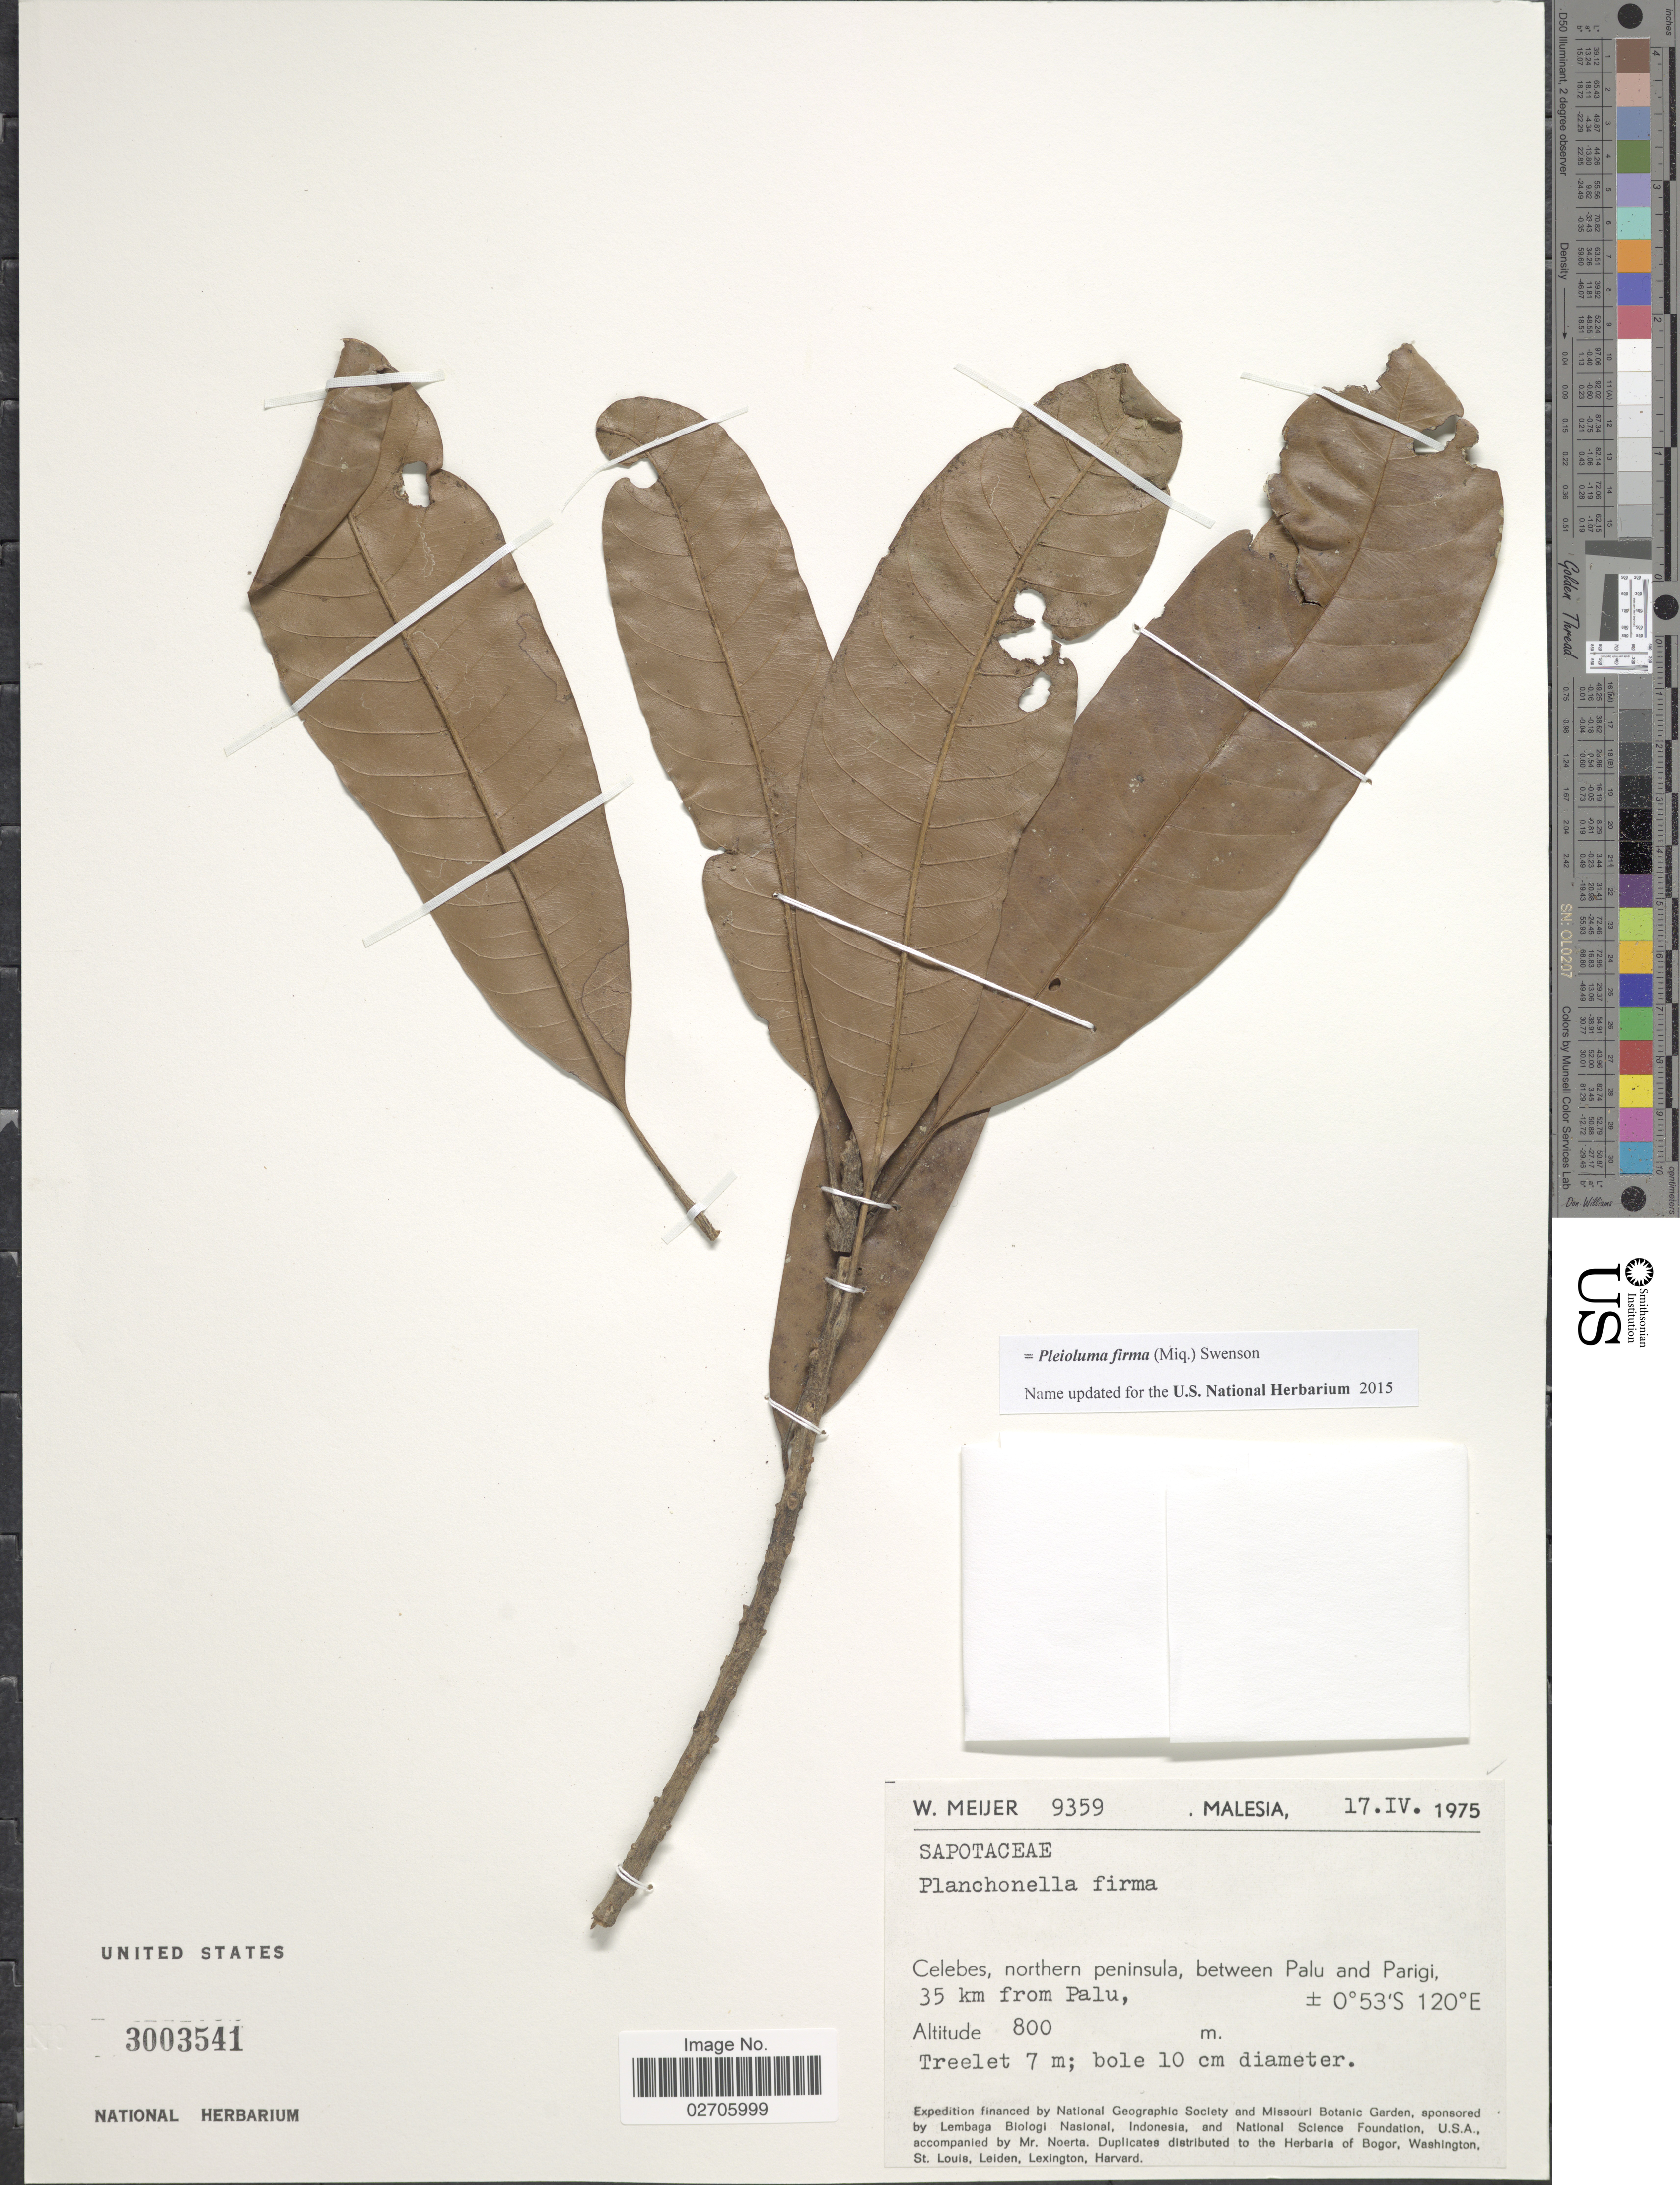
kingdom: Plantae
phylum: Tracheophyta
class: Magnoliopsida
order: Ericales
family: Sapotaceae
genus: Pleioluma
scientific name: Pleioluma firma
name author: (Miq.) Swenson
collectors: W. Meijer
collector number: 9359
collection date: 1975-04-17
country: Malaysia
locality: Celebes, northern Peninsula, between Palu and Parigi, 35 km from Palu.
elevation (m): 800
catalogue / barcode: US 3003541